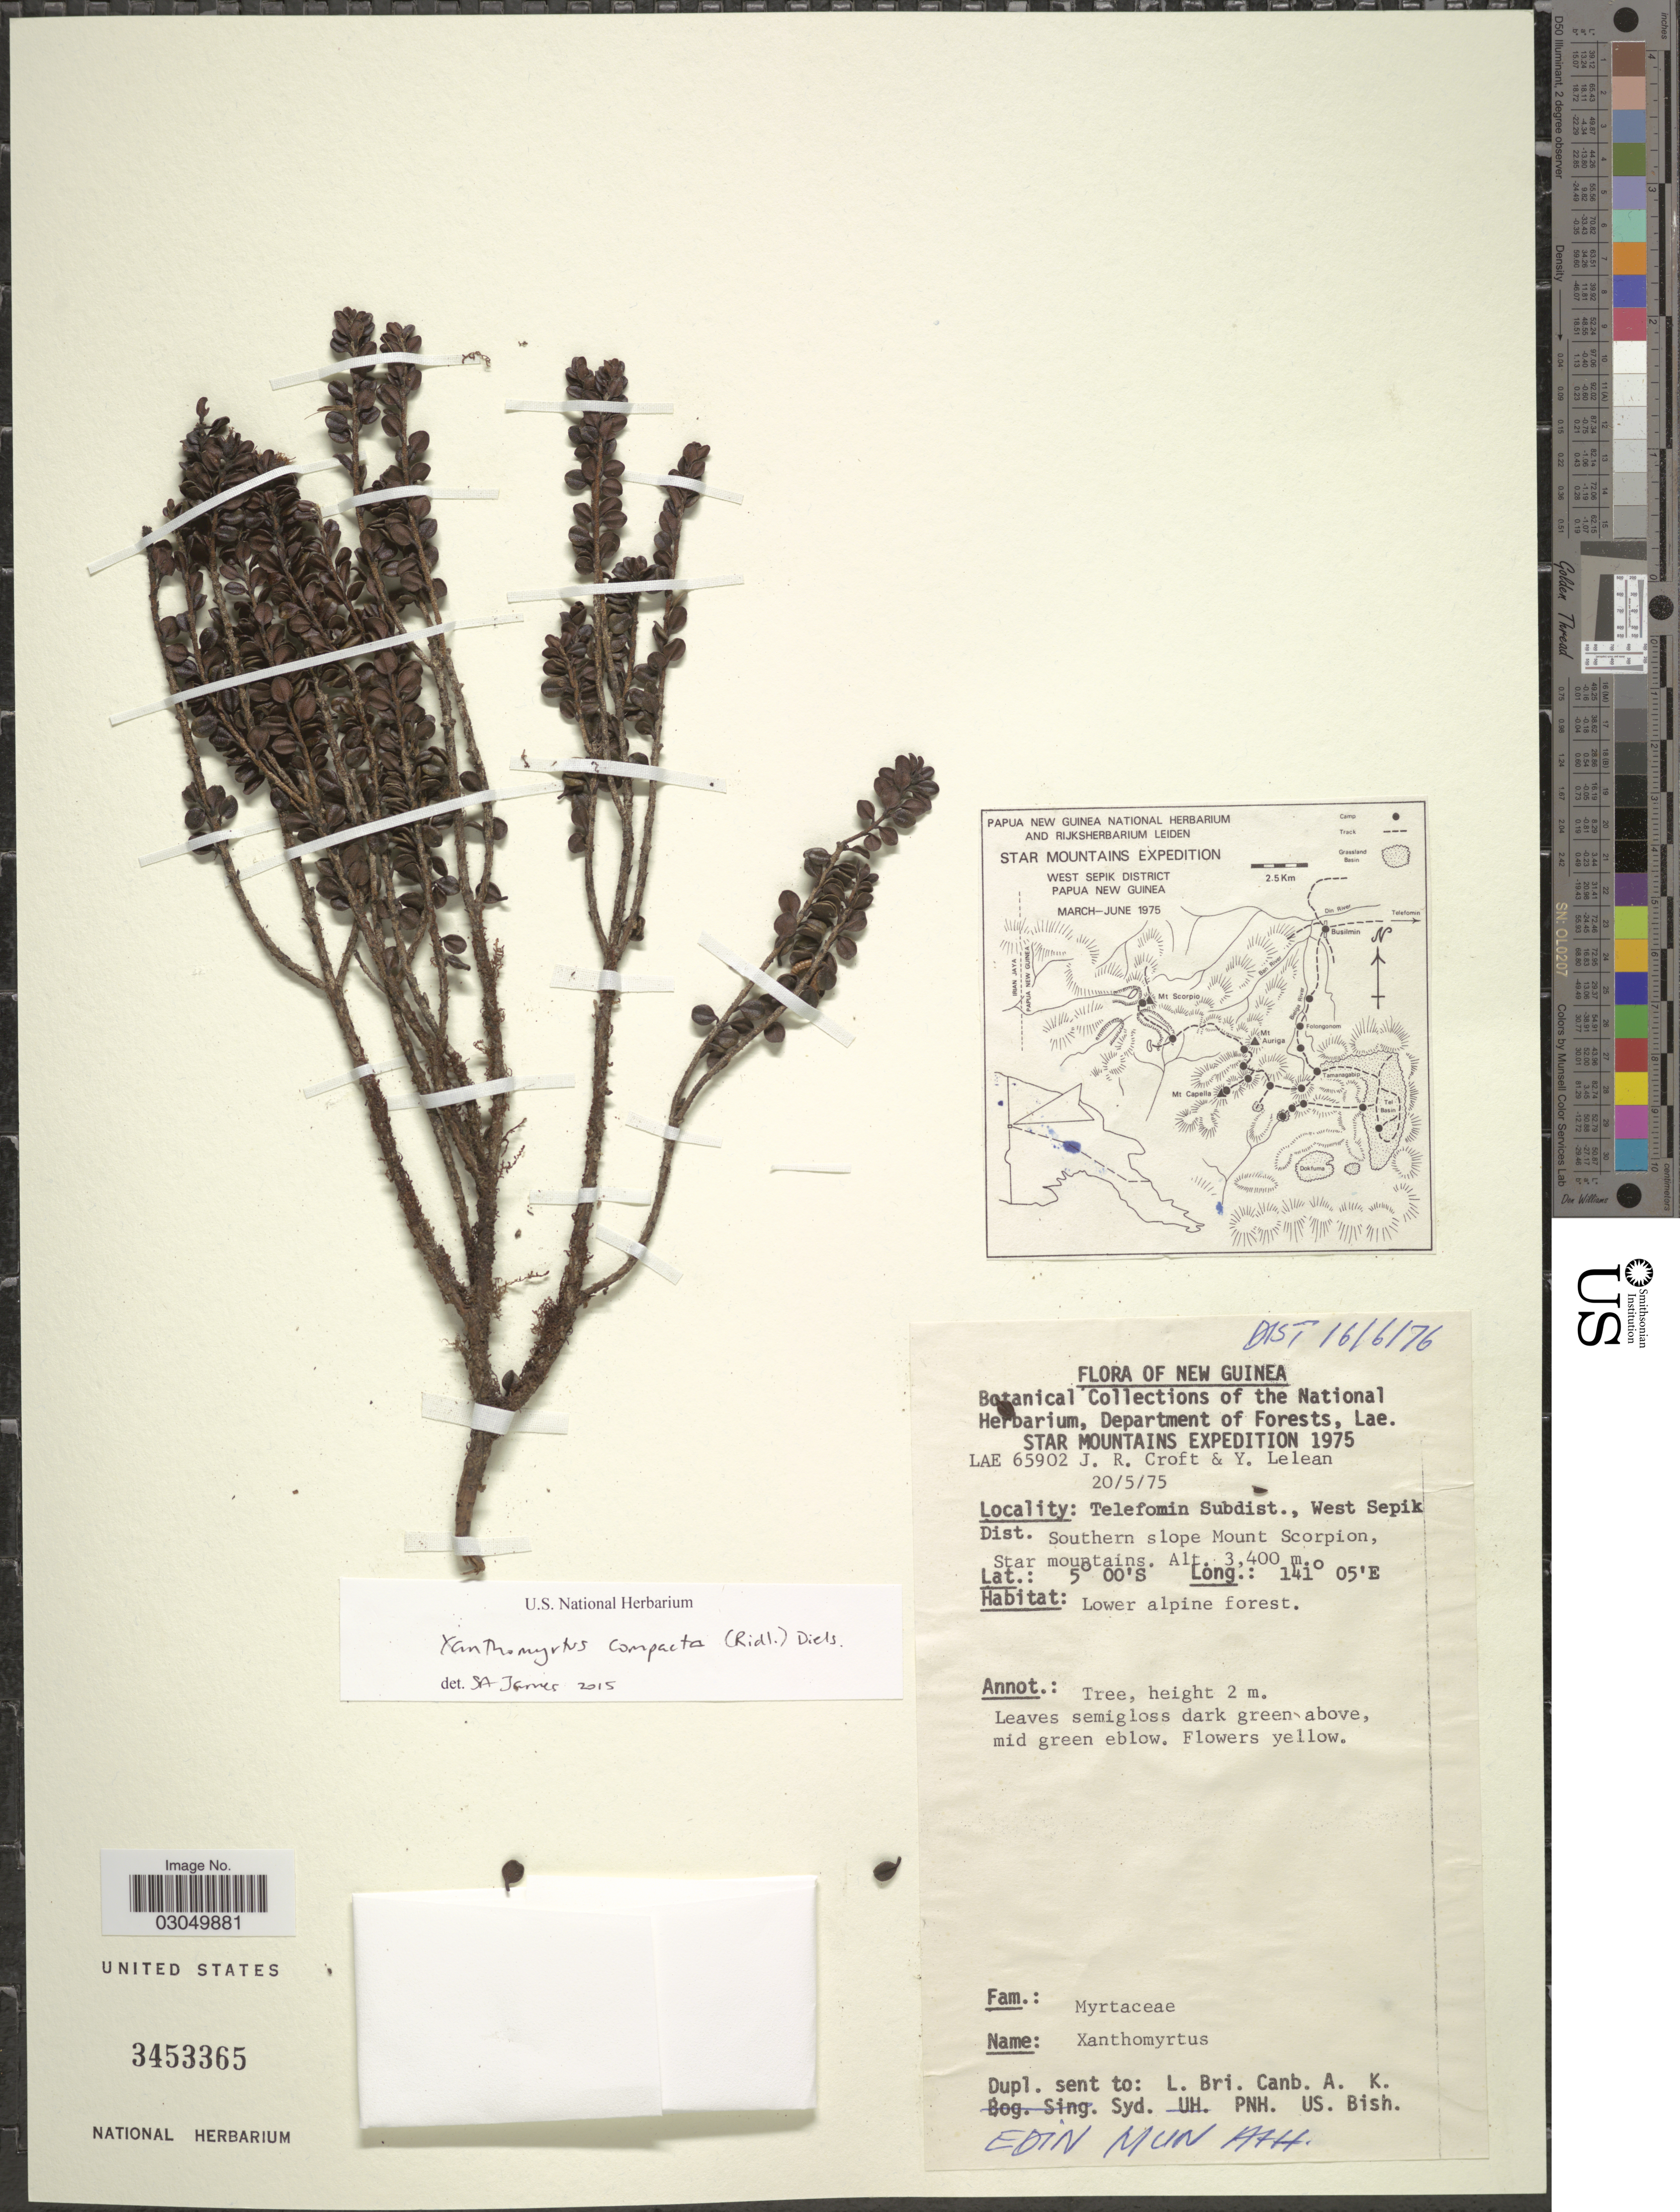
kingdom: Plantae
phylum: Tracheophyta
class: Magnoliopsida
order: Myrtales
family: Myrtaceae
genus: Xanthomyrtus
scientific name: Xanthomyrtus compacta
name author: (Ridl.) Diels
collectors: J. R. Croft & Y. Lelean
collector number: LAE 65902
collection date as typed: Transcribed d/m/y: 20/5/75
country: Papua New Guinea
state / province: Sandaun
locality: New Guinea. Star Mountains. Telefomin Subdist., West Sepik Dist. Southern slope Mount Scorpion, Star mountains.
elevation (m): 3400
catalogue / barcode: US 3453365